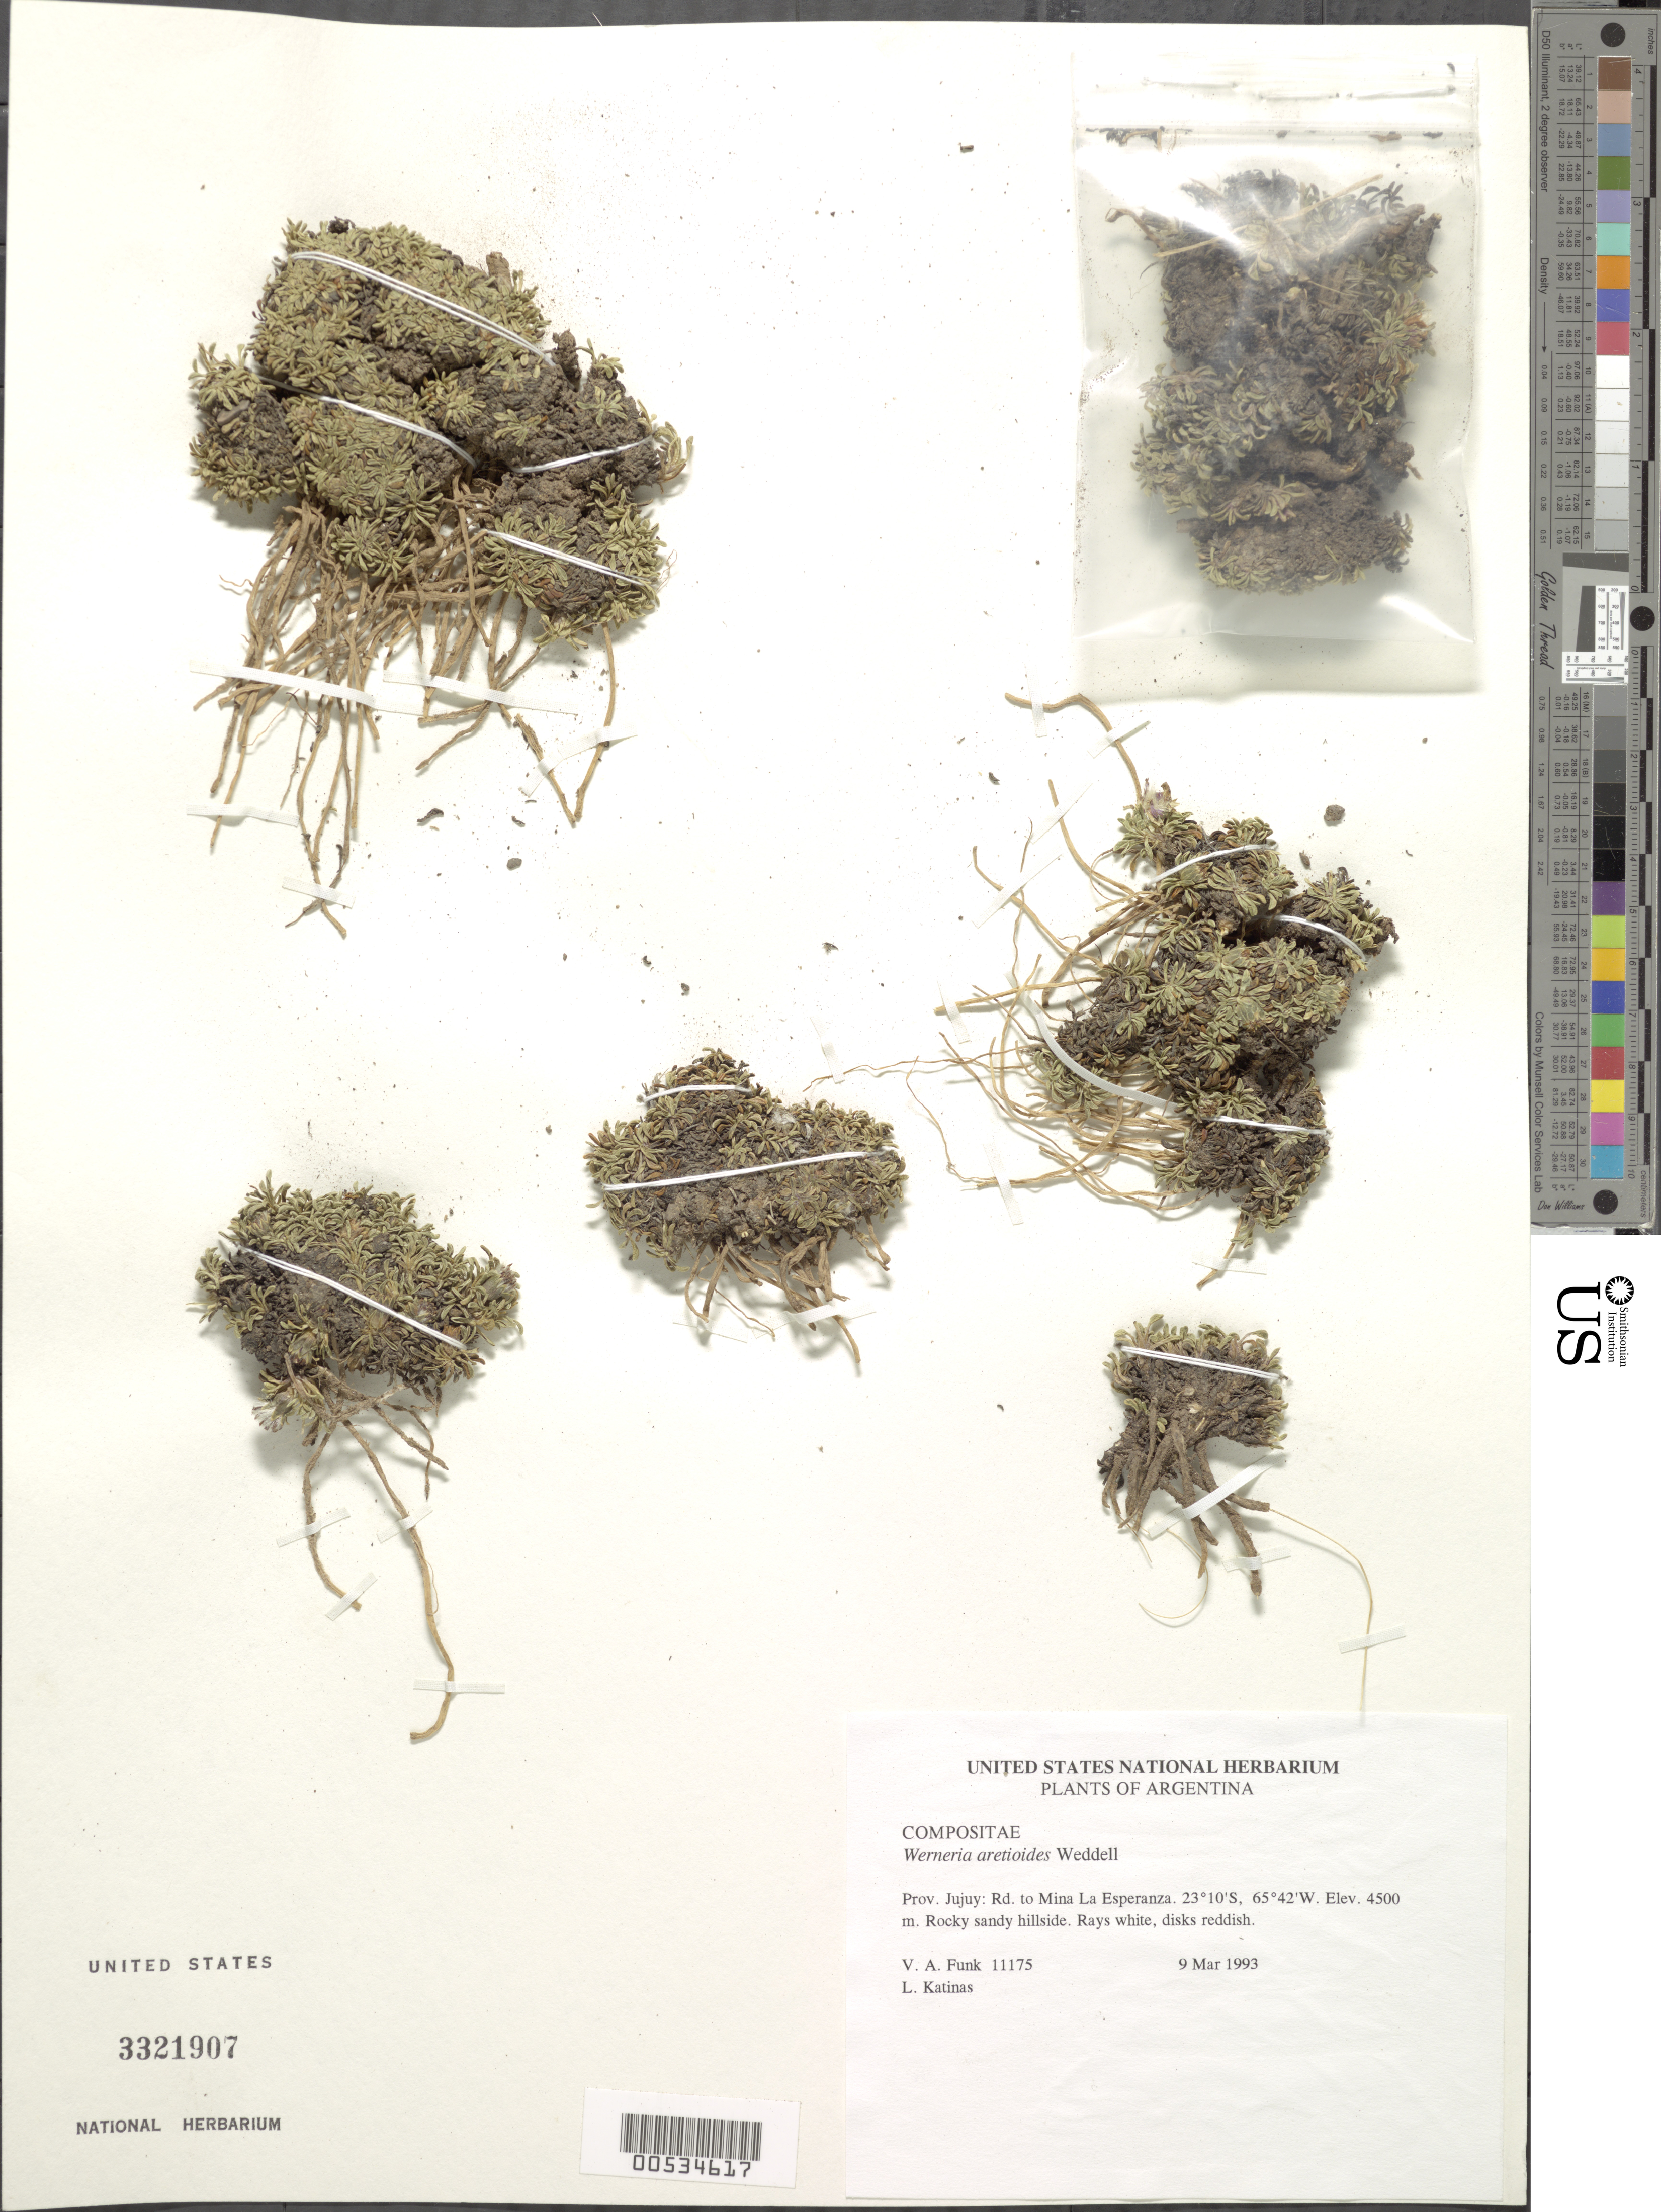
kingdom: Plantae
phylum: Tracheophyta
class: Magnoliopsida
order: Asterales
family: Asteraceae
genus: Werneria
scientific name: Werneria aretioides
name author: Wedd.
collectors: V. Funk & L. Katinas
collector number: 11175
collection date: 1993-03-09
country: Argentina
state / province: Jujuy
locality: Mina La Esperanza road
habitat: Rocky, sandy hillside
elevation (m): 4500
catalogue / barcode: US 3321907